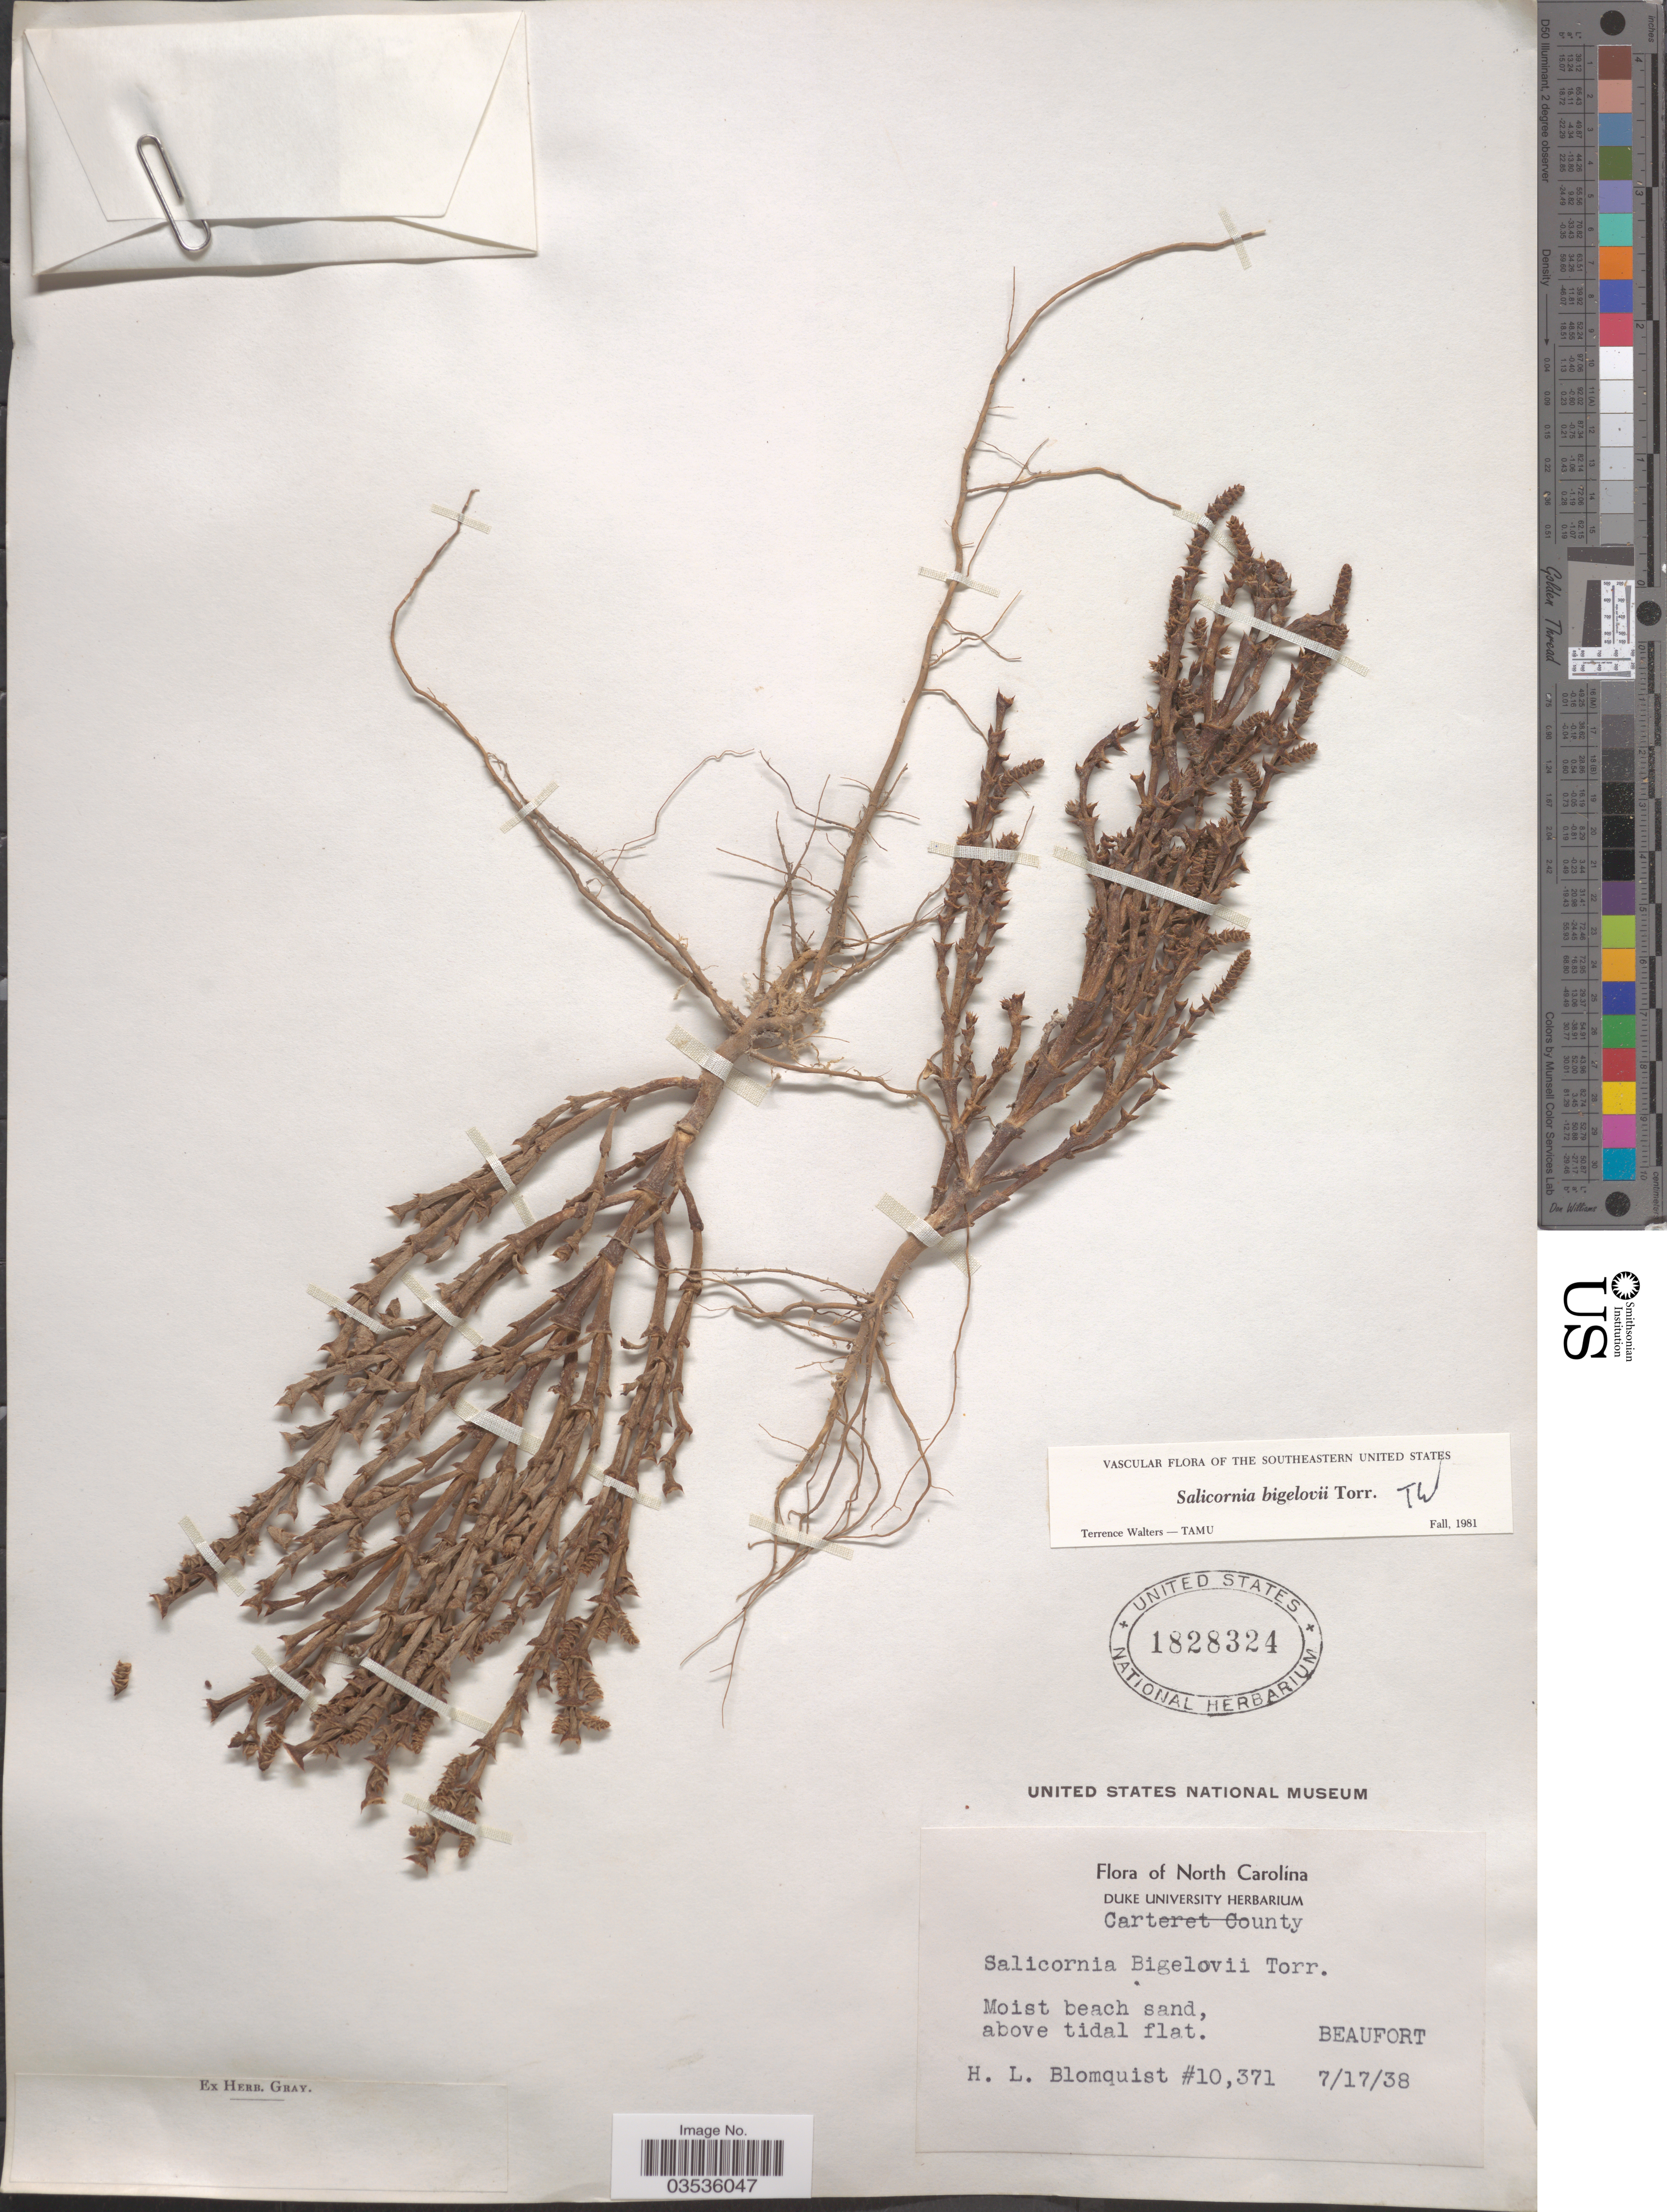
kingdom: Plantae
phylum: Tracheophyta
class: Magnoliopsida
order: Caryophyllales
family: Amaranthaceae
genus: Salicornia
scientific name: Salicornia bigelovii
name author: Torr.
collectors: H. Blomquist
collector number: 10371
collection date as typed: Transcribed d/m/y: 17/7/38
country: United States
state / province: North Carolina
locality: Beaufort.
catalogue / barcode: US 1828324